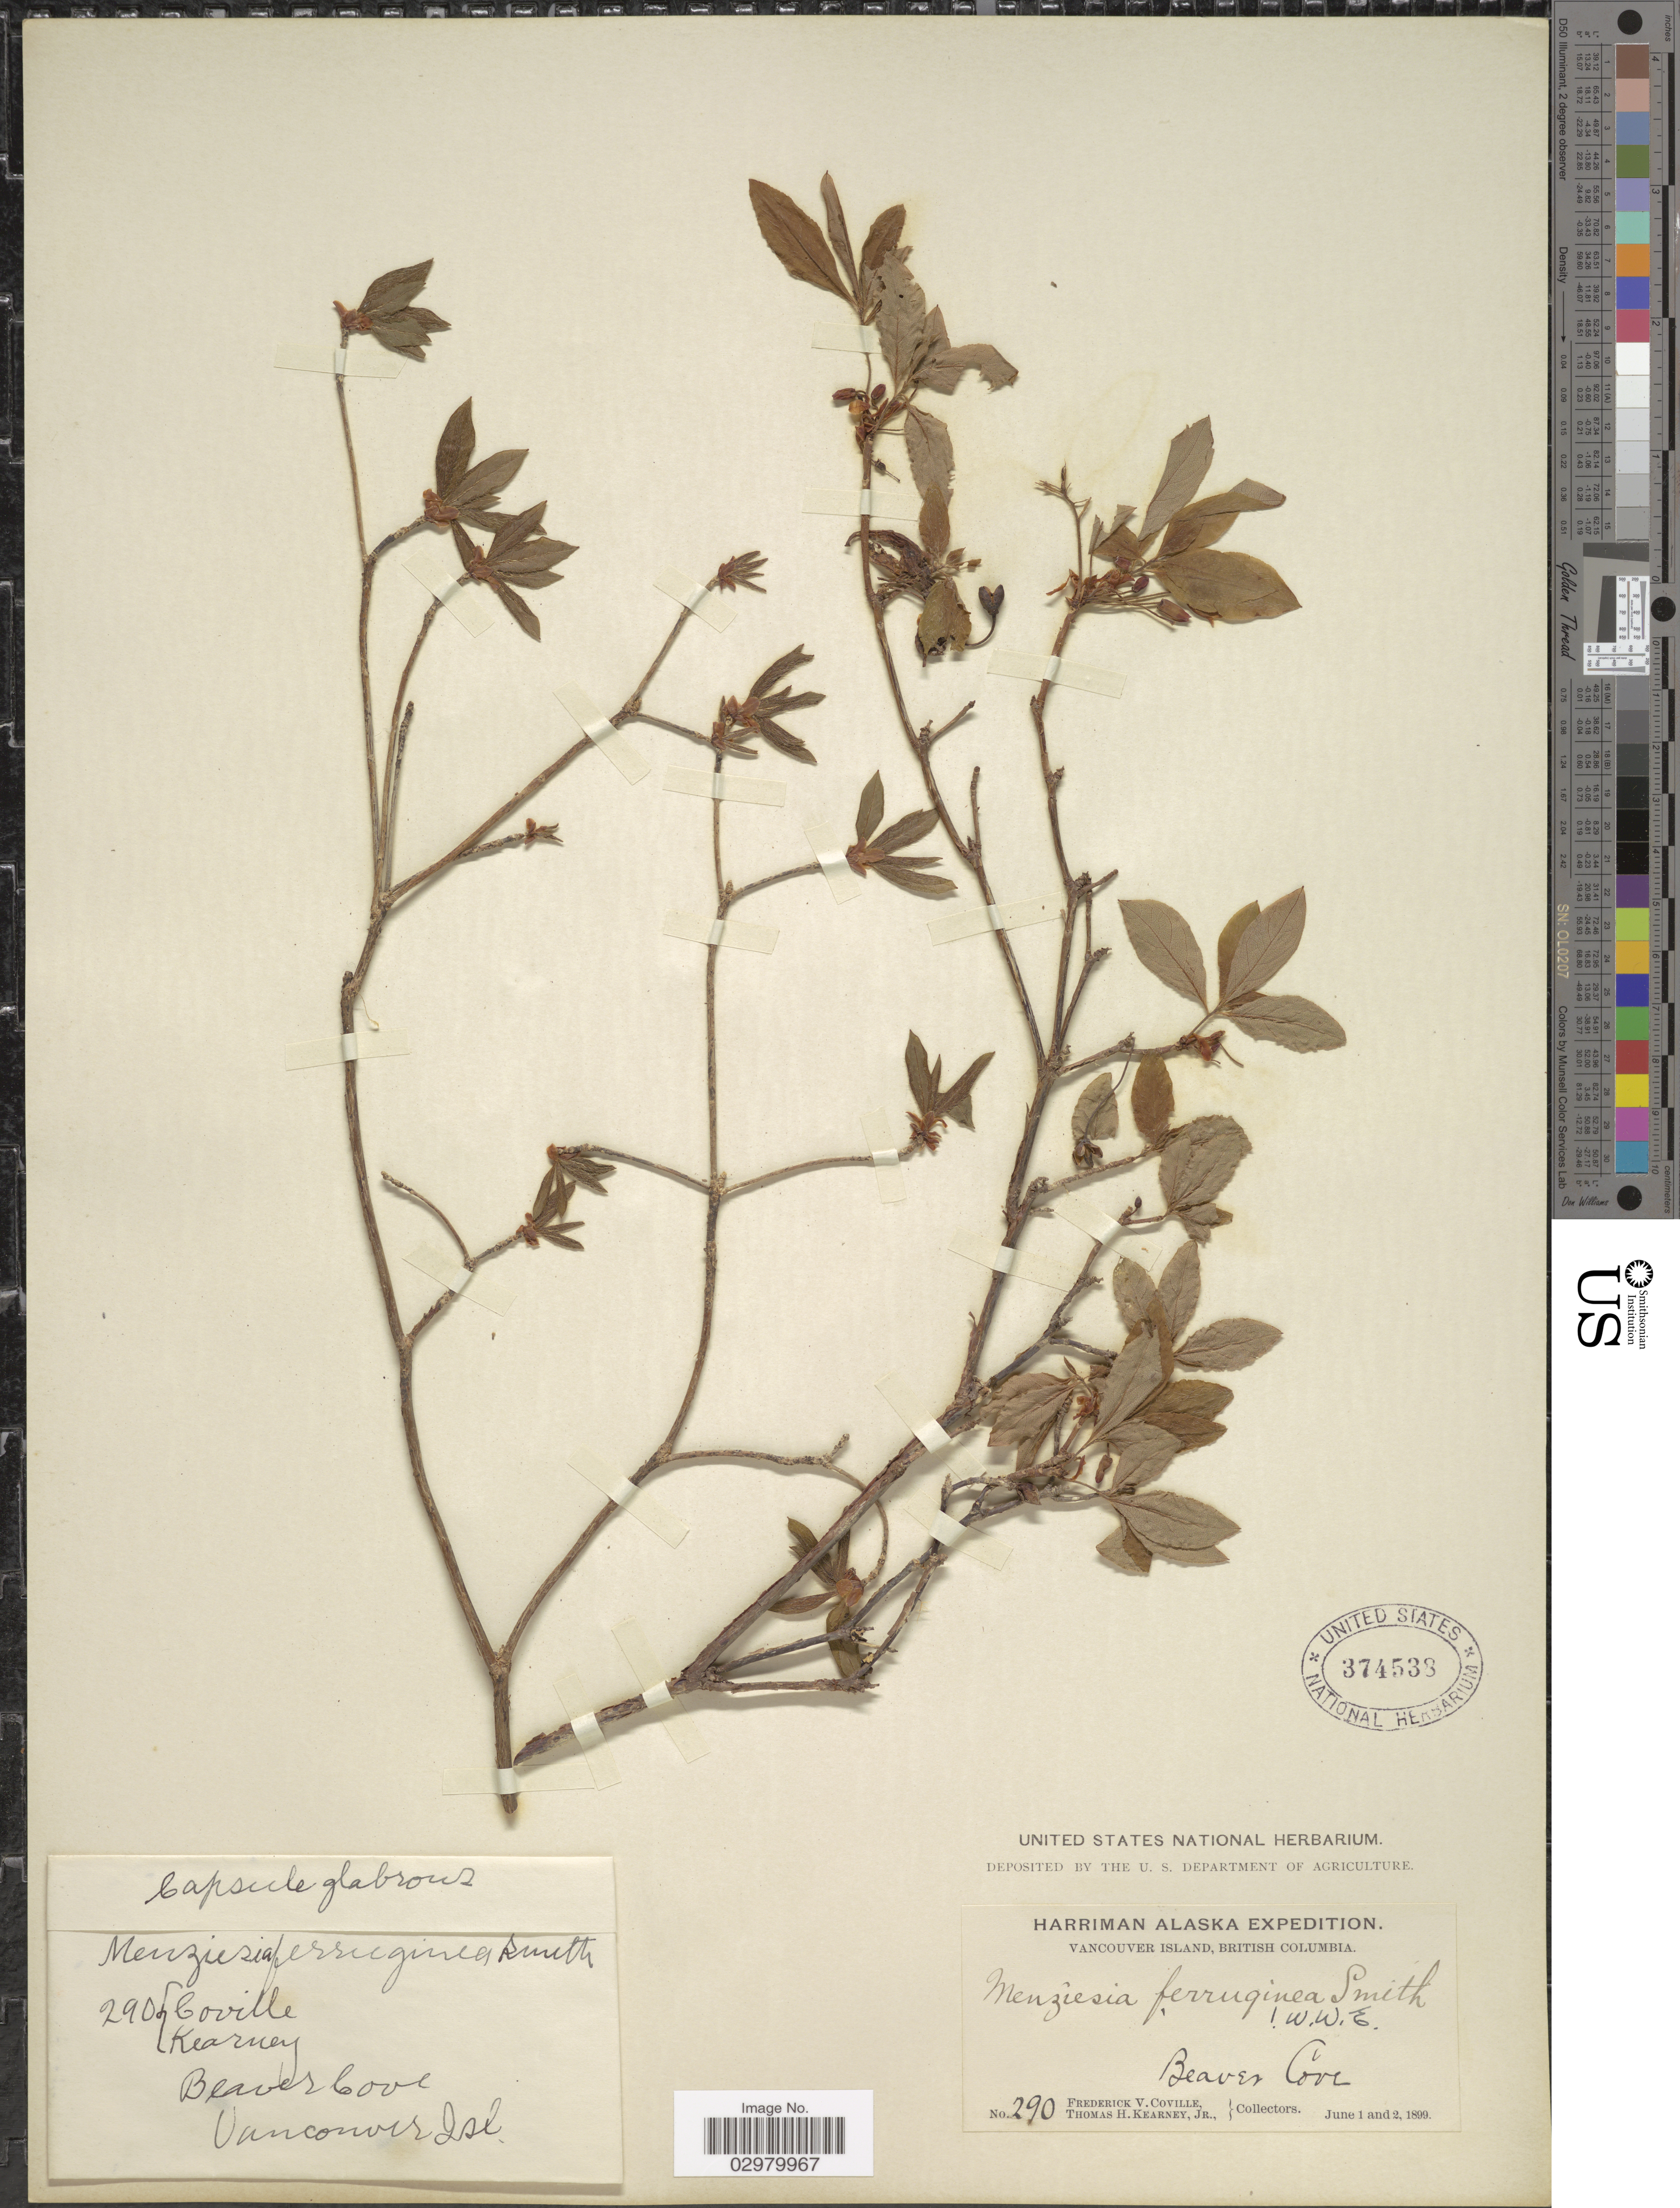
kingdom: Plantae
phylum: Tracheophyta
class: Magnoliopsida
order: Ericales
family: Ericaceae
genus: Menziesia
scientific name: Menziesia ferruginea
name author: Sm.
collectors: F. V. Coville & T. H. Kearney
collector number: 290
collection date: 1899-06-01/1899-06-02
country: Canada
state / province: British Columbia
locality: Vancouver Island, Beaver Cove.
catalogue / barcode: US 374538